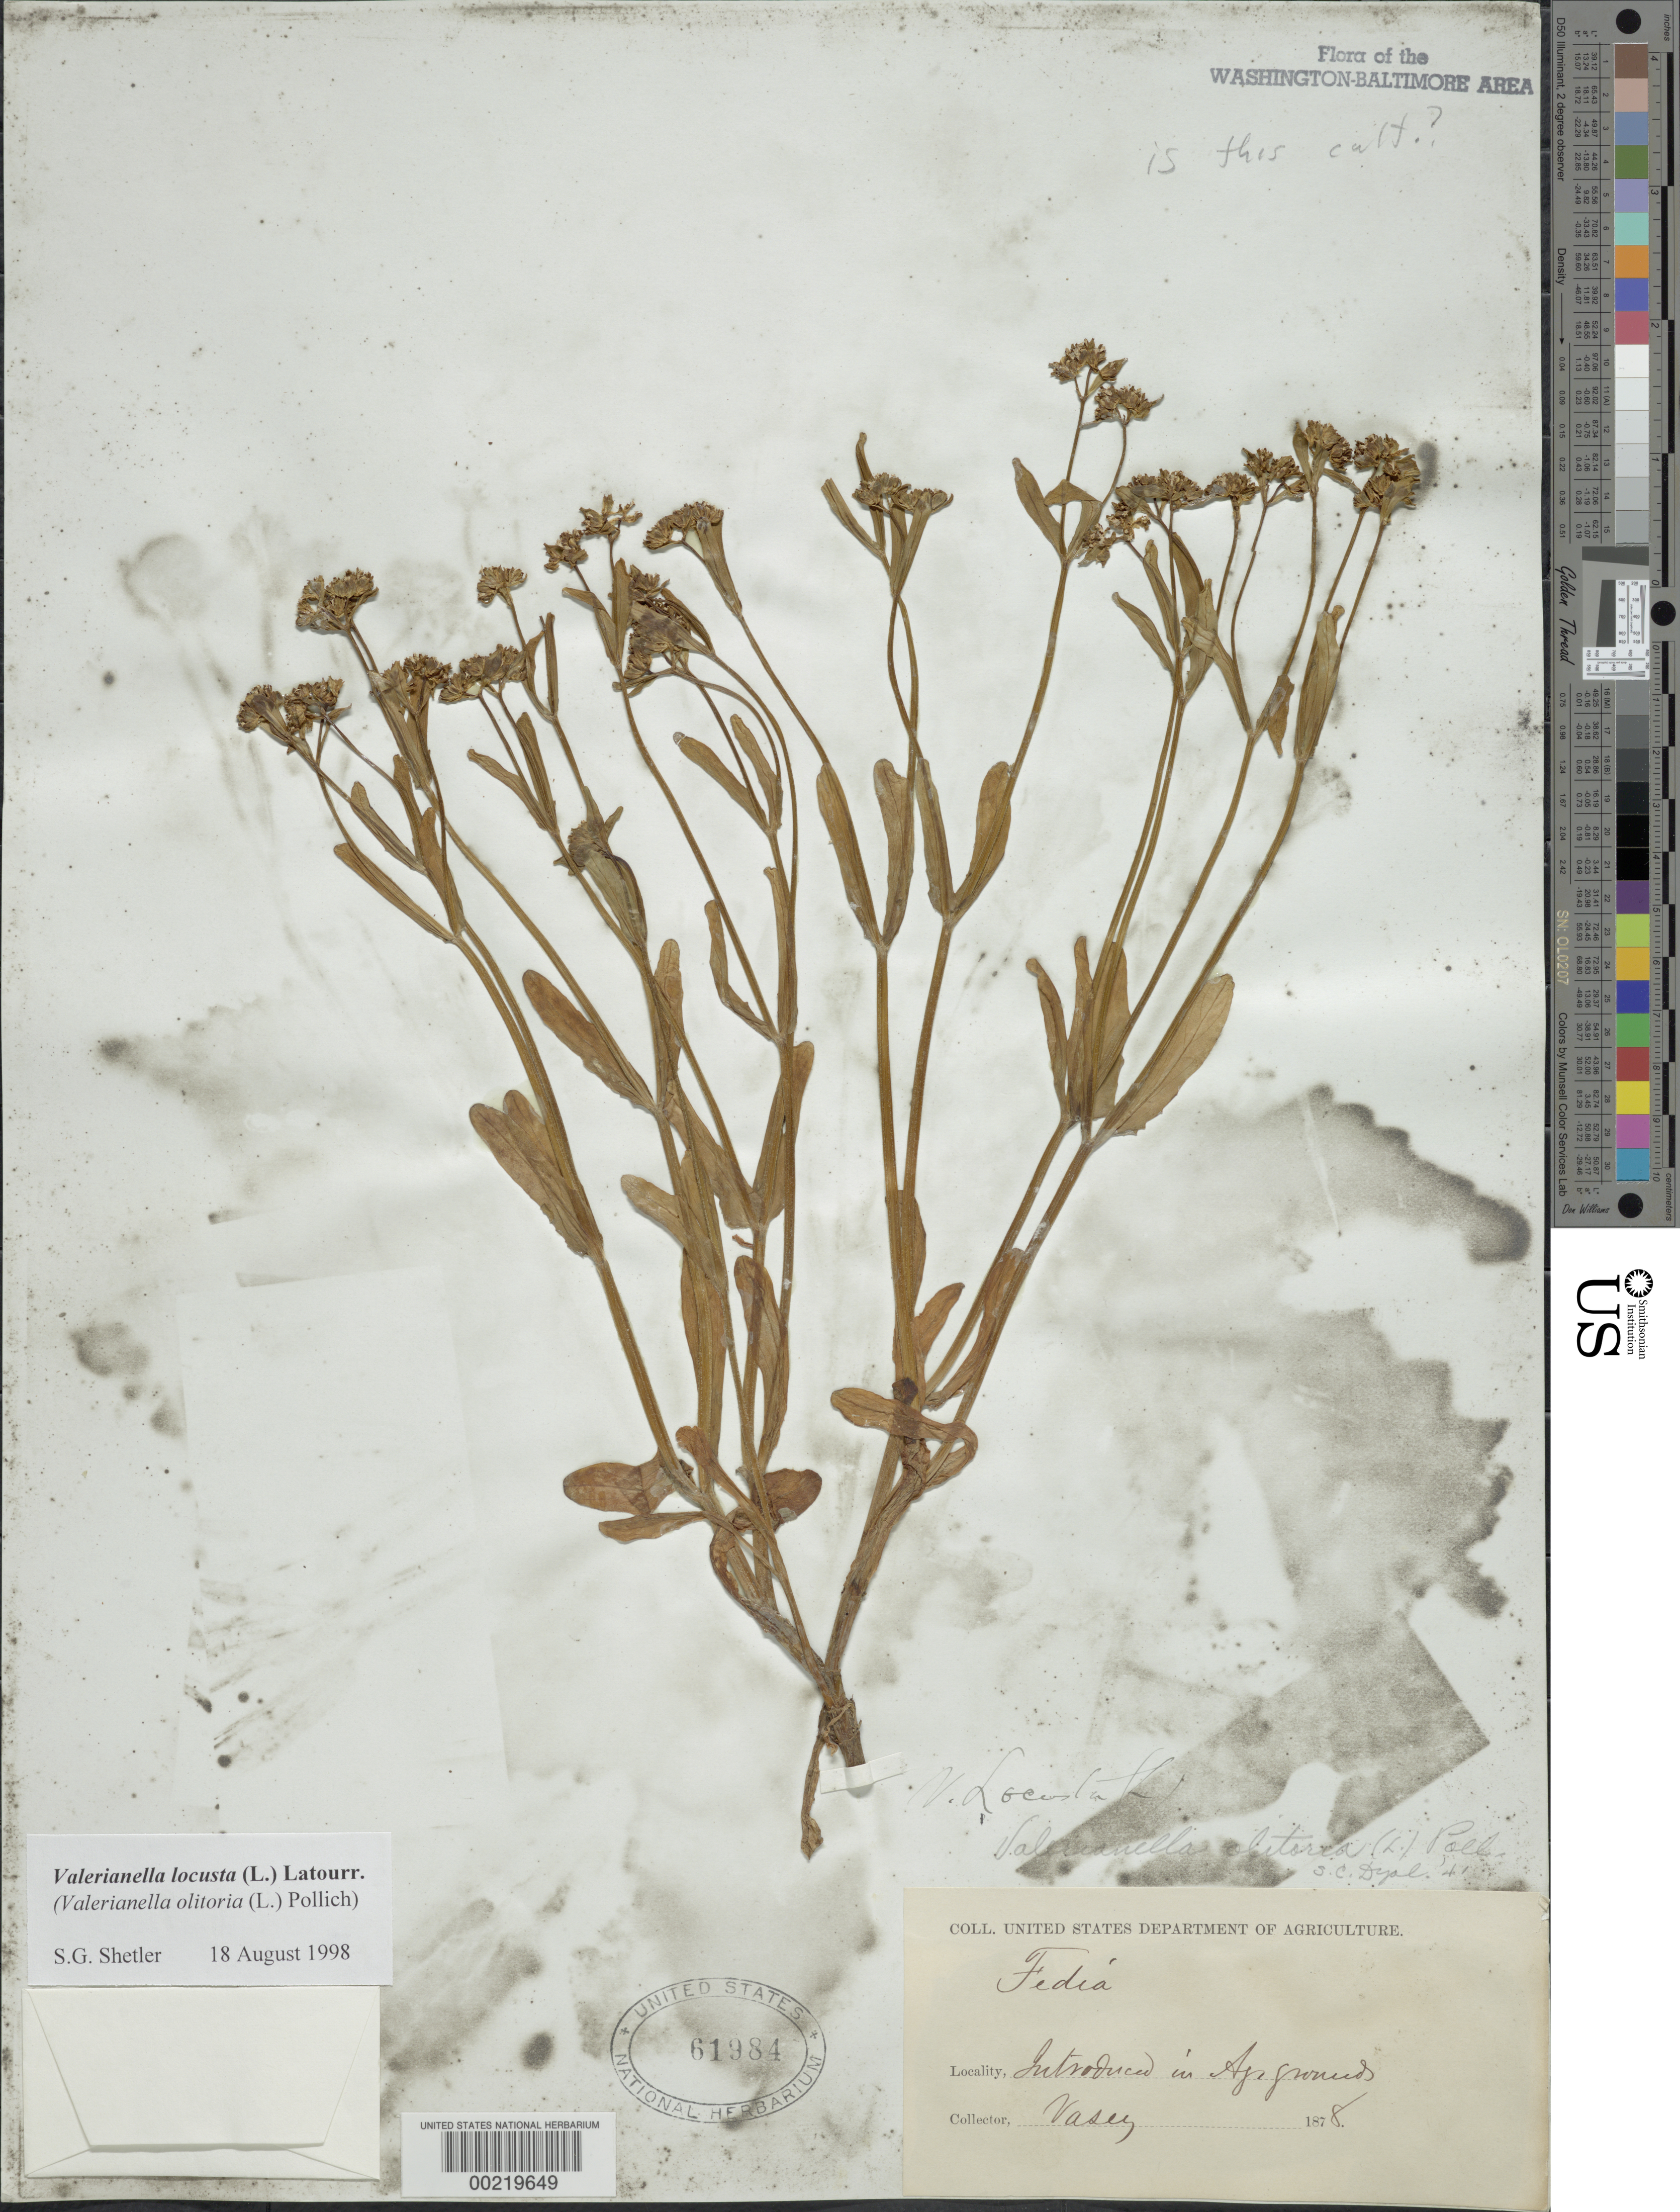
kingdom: Plantae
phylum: Tracheophyta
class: Magnoliopsida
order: Dipsacales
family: Caprifoliaceae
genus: Valerianella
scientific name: Valerianella locusta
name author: (L.) Latourr.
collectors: G. Vasey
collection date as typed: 1878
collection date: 1878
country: United States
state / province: District of Columbia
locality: Dept. of Agriculture grounds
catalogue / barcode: US 61984